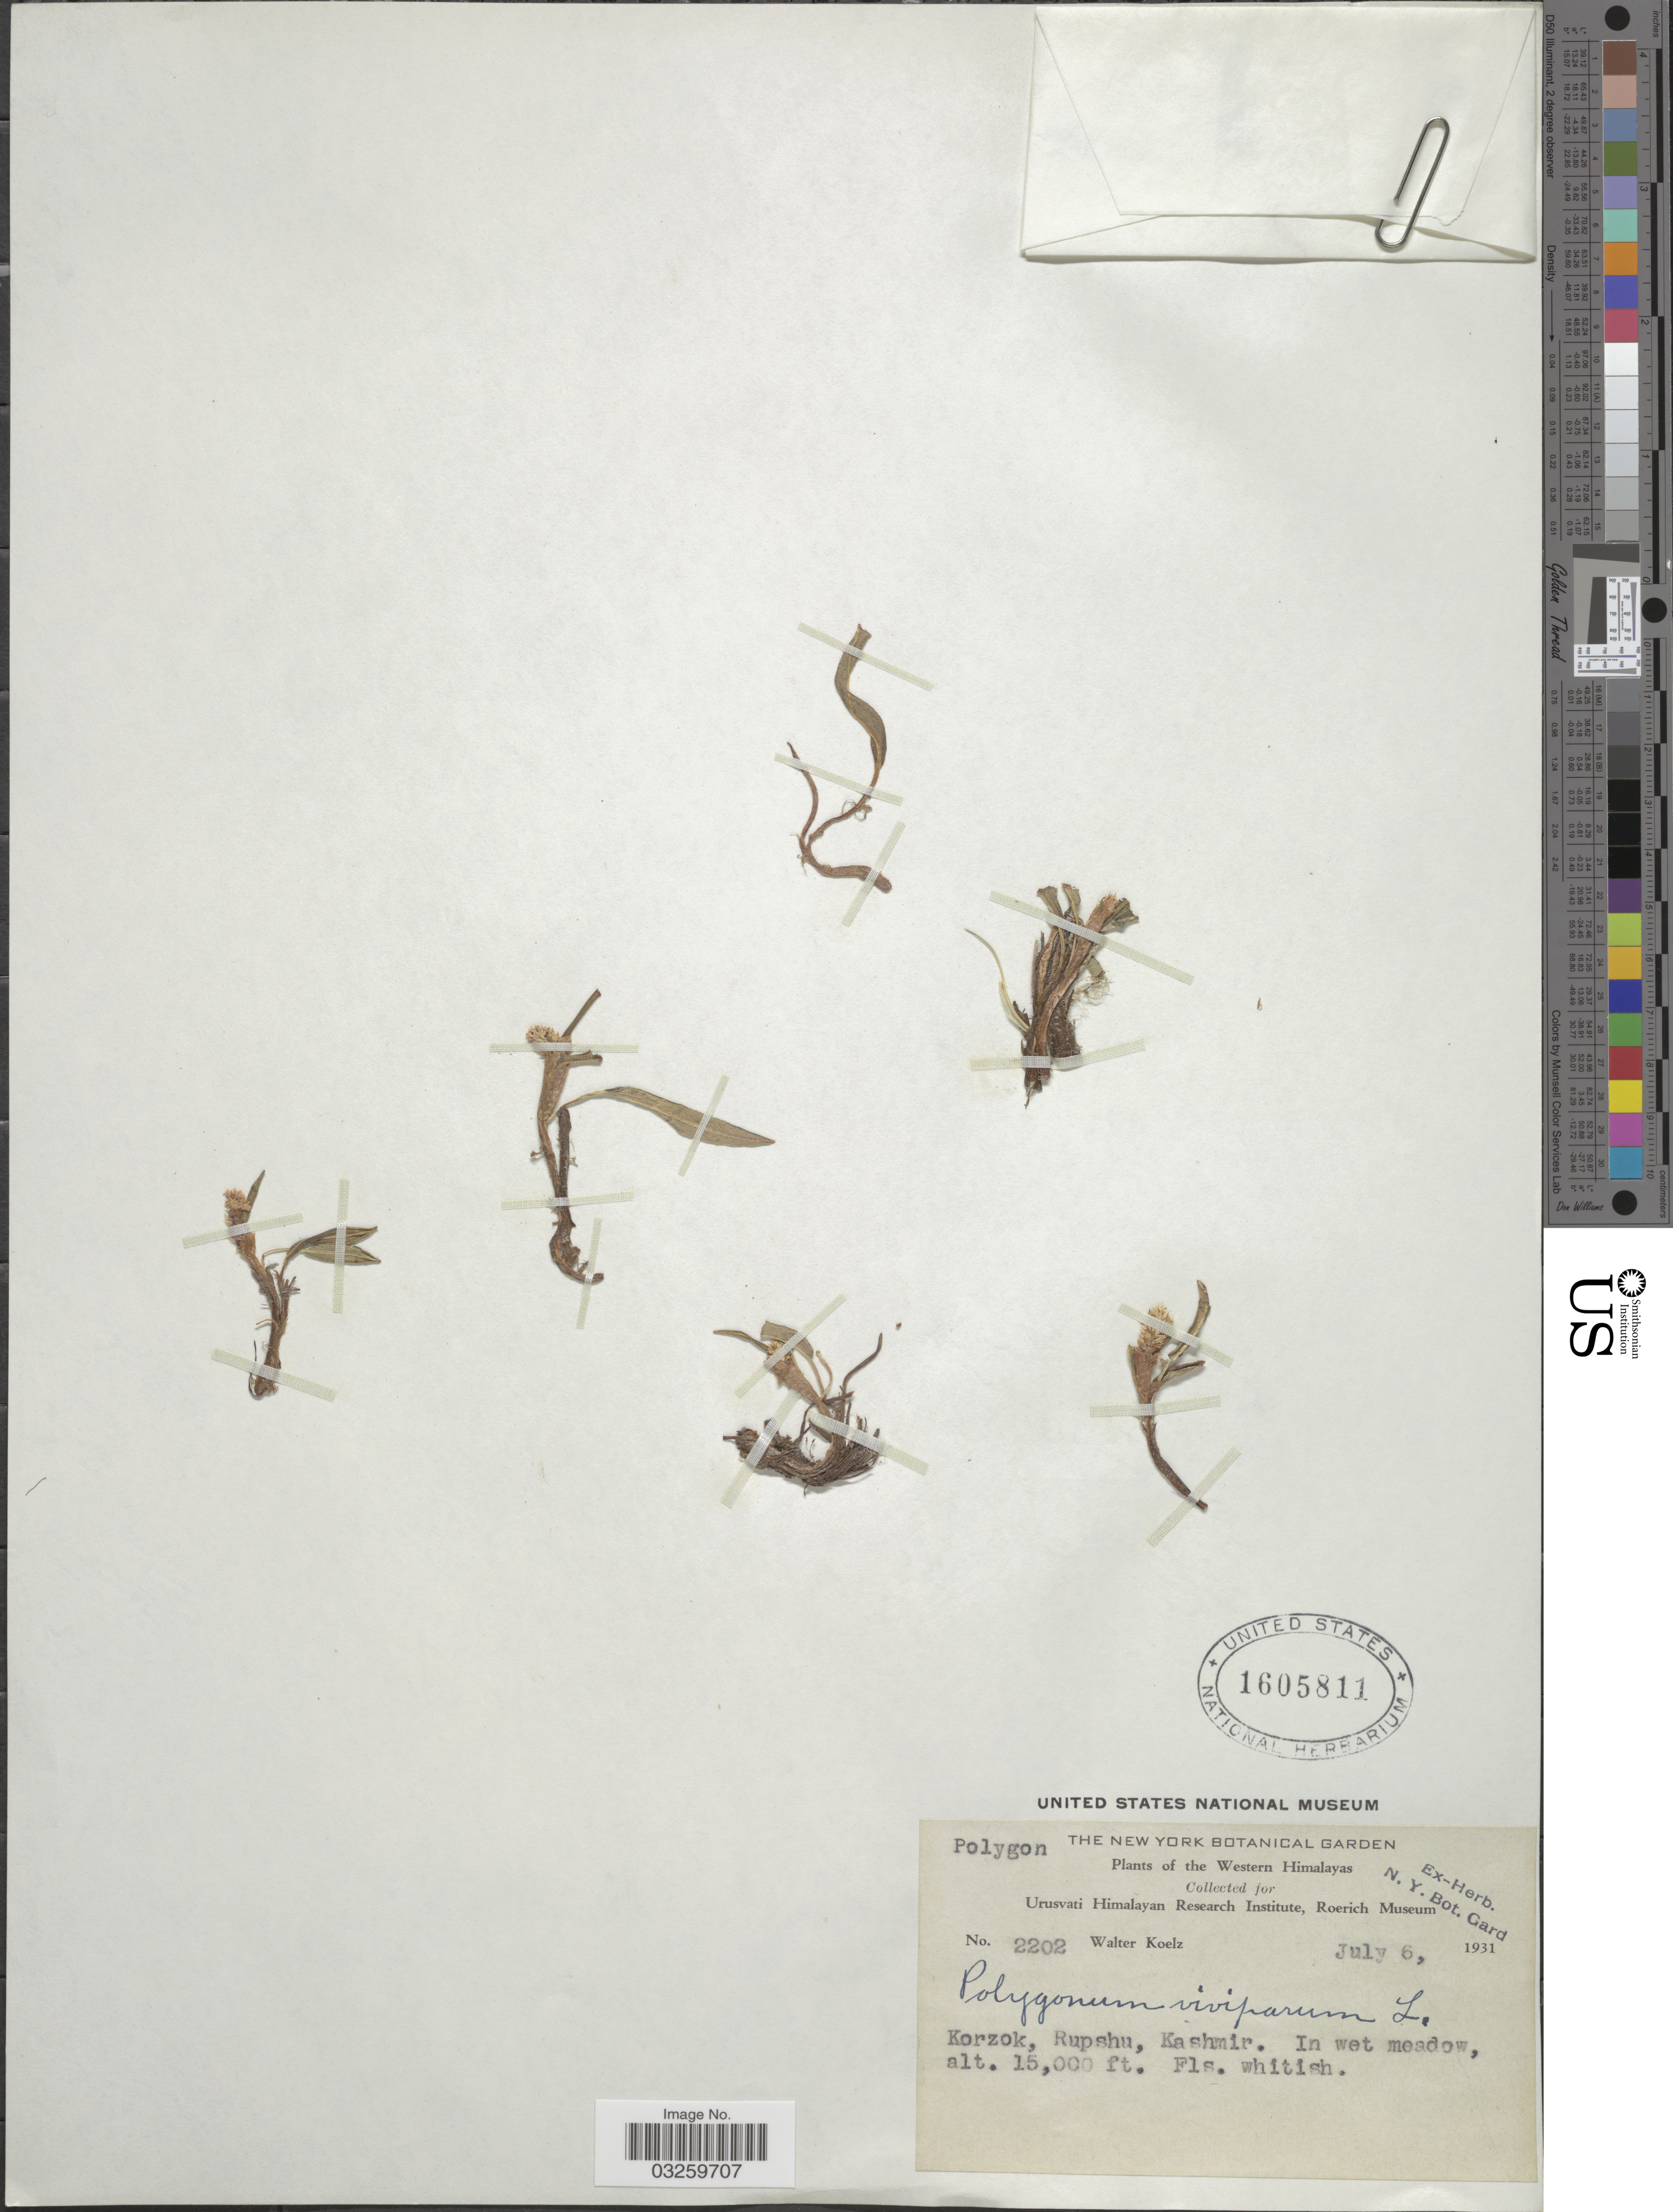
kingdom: Plantae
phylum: Tracheophyta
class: Magnoliopsida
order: Caryophyllales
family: Polygonaceae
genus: Bistorta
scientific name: Bistorta vivipara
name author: (L.) Delarbre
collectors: W. N. Koelz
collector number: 2202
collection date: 1931-07-06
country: India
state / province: Jammu and Kashmir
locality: Western Himalayas. Korzok, Rupshu, Kashmir.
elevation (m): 4572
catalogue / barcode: US 1605811